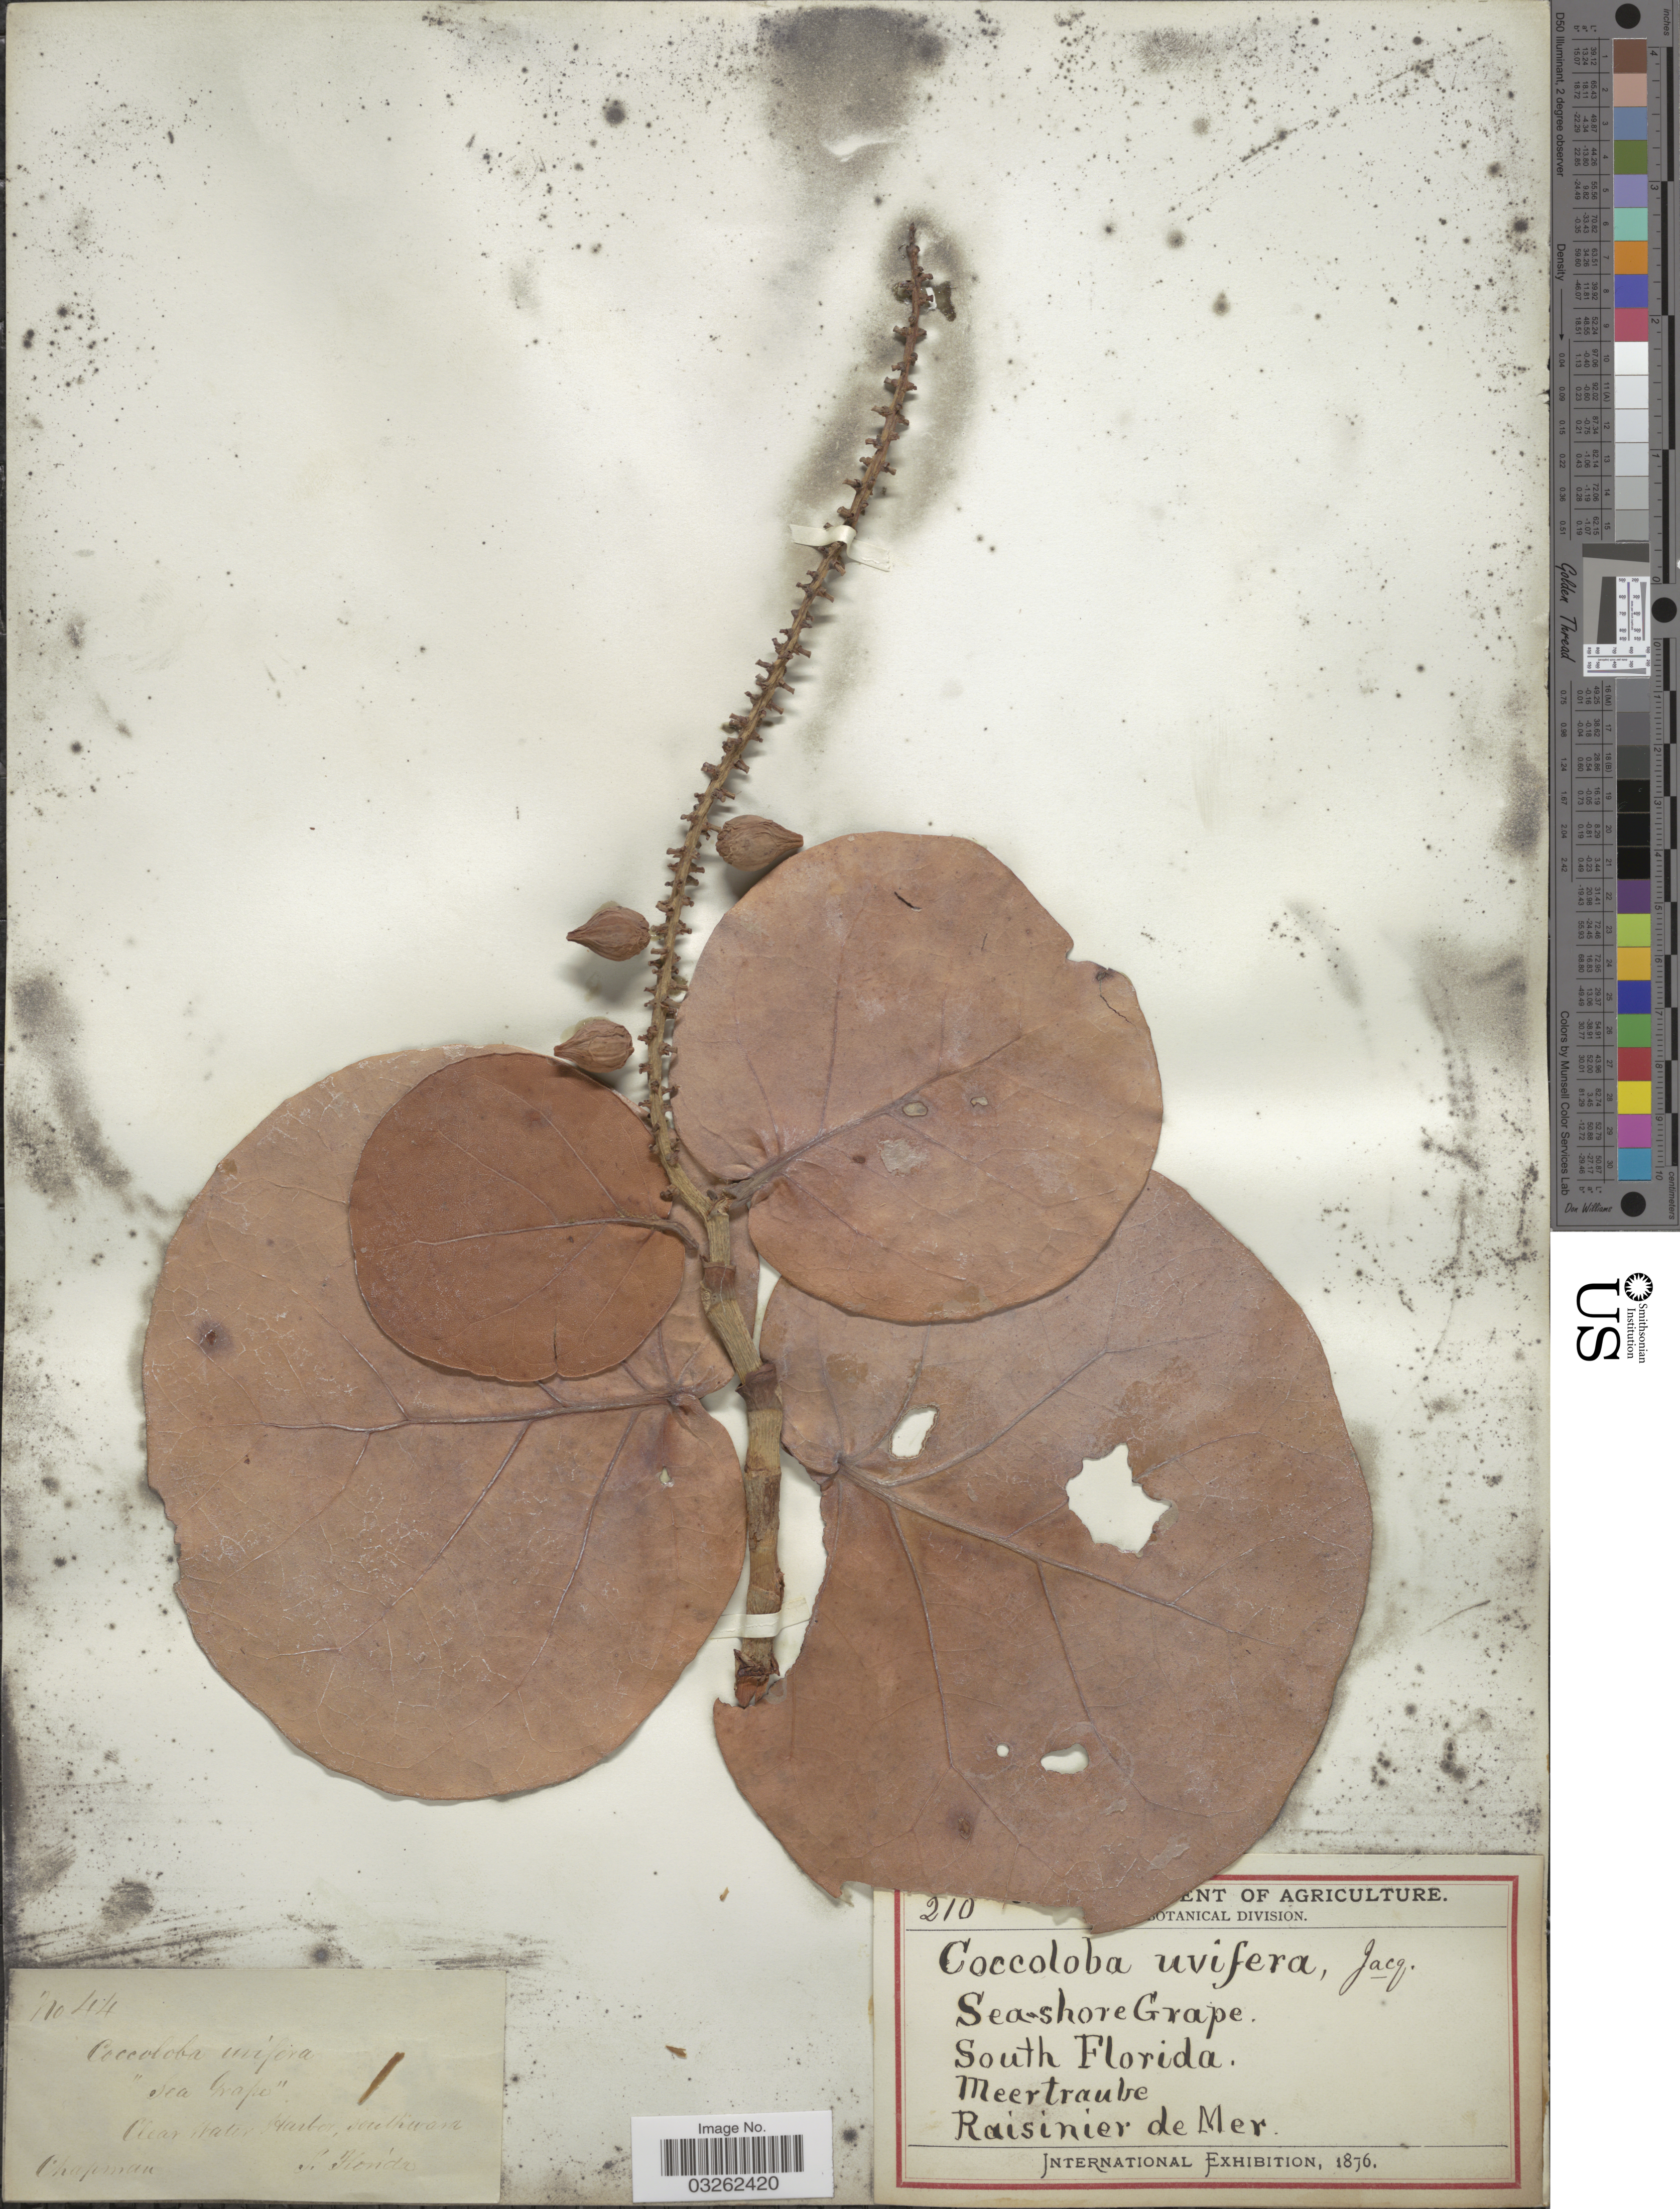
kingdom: Plantae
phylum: Tracheophyta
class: Magnoliopsida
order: Caryophyllales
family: Polygonaceae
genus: Coccoloba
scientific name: Coccoloba uvifera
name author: L.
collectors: A. Chapman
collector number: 44/210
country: United States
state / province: Florida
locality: Sea-shore Grape. South Florida. Meertraube. Raisinier de Mer.